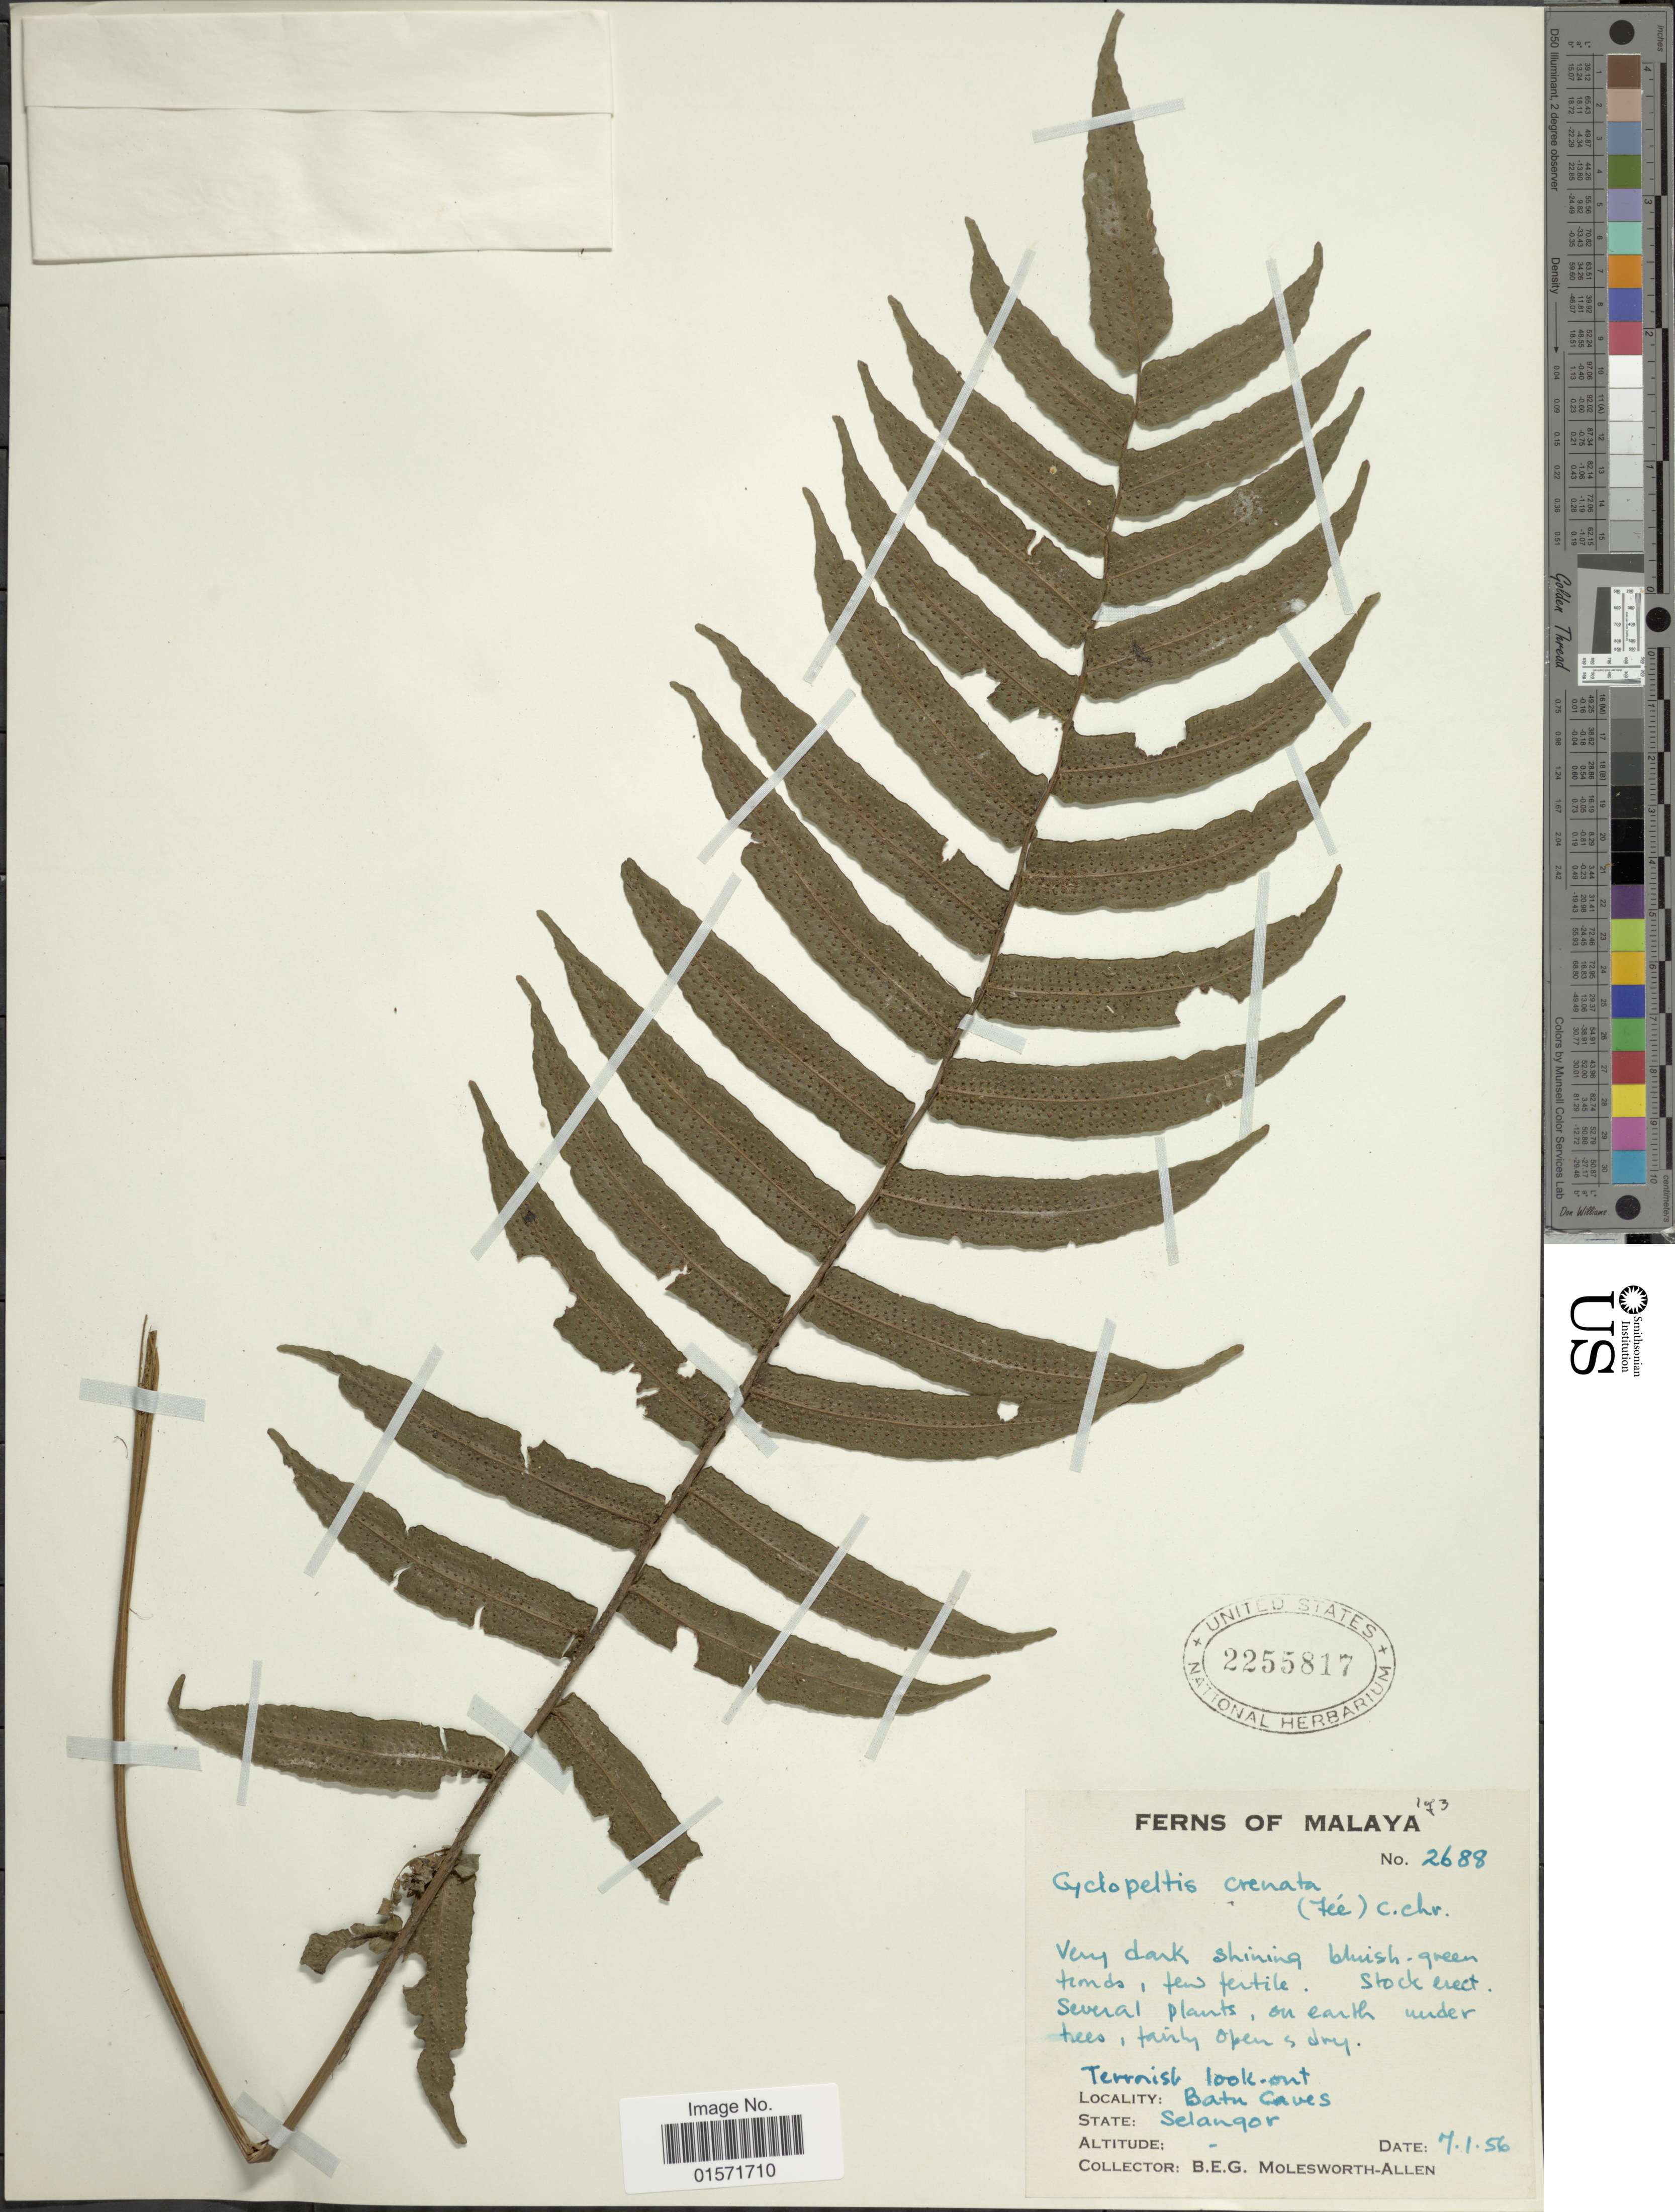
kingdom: Plantae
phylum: Tracheophyta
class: Polypodiopsida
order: Polypodiales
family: Lomariopsidaceae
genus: Cyclopeltis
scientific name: Cyclopeltis crenata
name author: (Fée) C. Chr.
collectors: B. E. G. Molesworth-Allen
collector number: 2688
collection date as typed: Transcribed d/m/y: 7/1/56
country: Malaysia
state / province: Selangor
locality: Batu Caves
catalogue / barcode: US 2255817